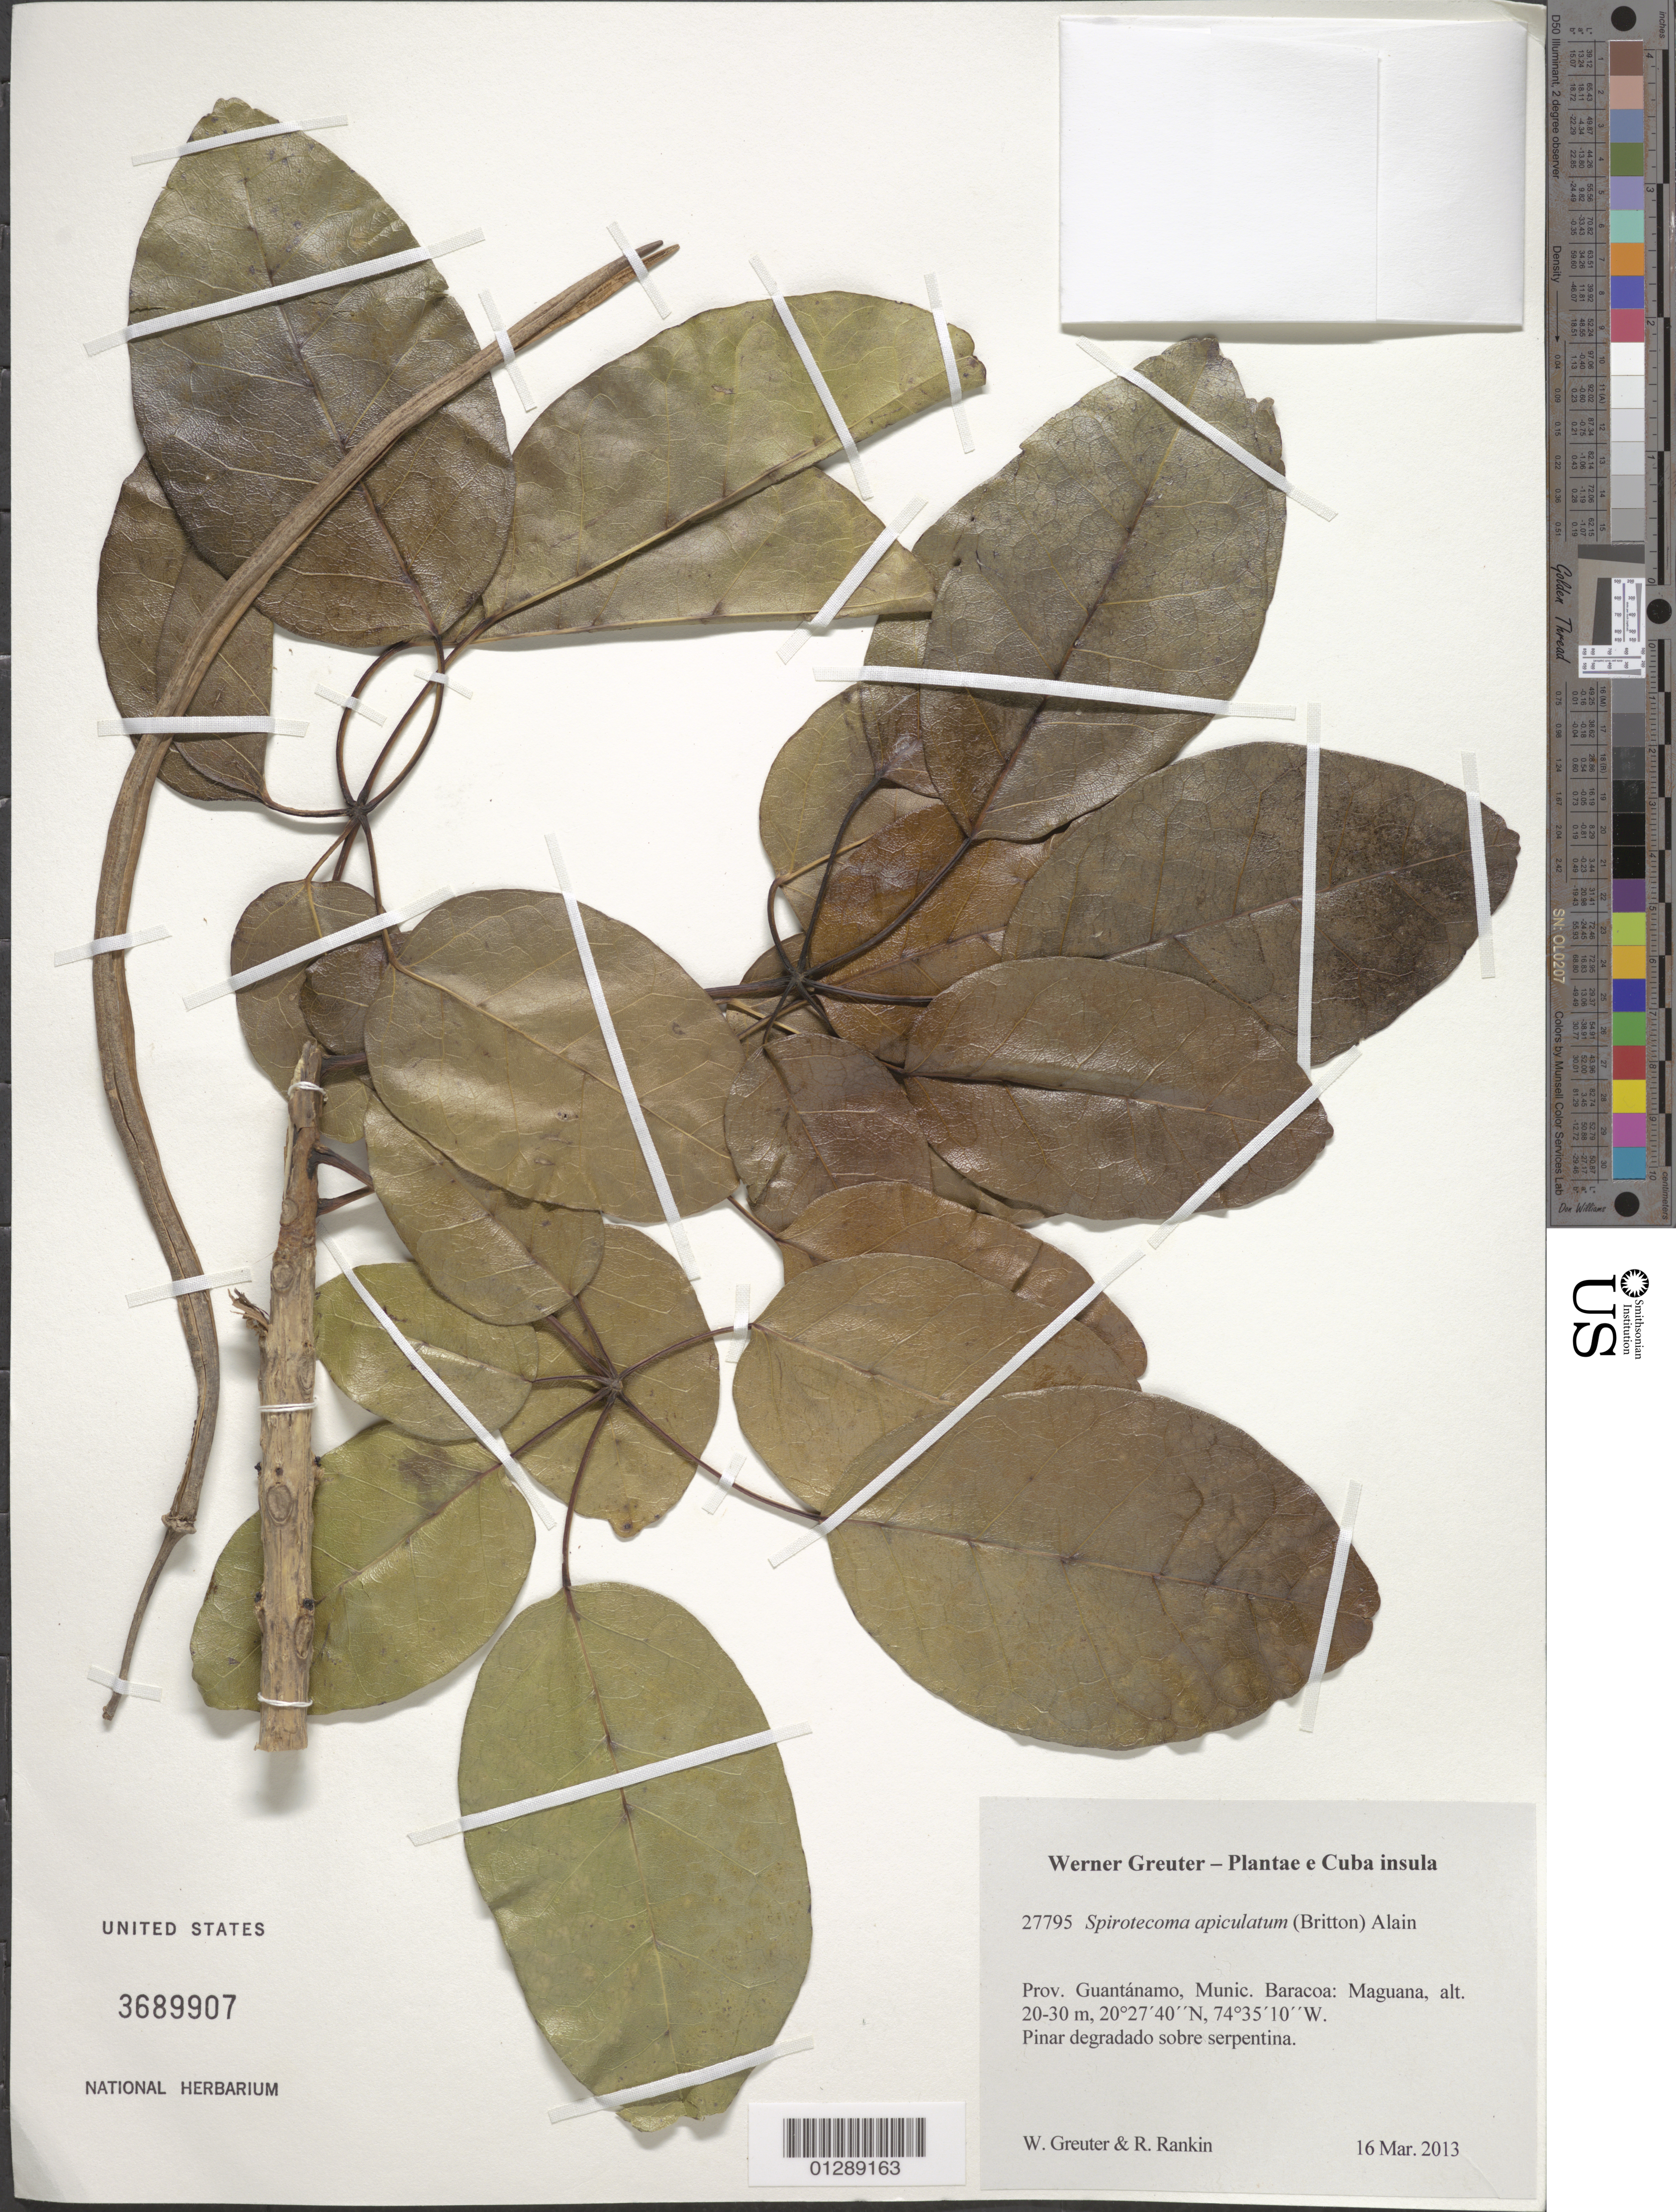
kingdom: Plantae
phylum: Tracheophyta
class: Magnoliopsida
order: Lamiales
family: Bignoniaceae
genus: Spirotecoma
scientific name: Spirotecoma apiculata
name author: (Britton) Alain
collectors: W. R. Greuter & R. Rankin Rodriguez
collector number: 27795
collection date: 2013-03-16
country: Cuba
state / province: Guantanamo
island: Cuba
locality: Munic. Baracoa: Maguana.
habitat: Pinar degradado sobre serpentina.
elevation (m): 20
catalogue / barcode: US 3689907